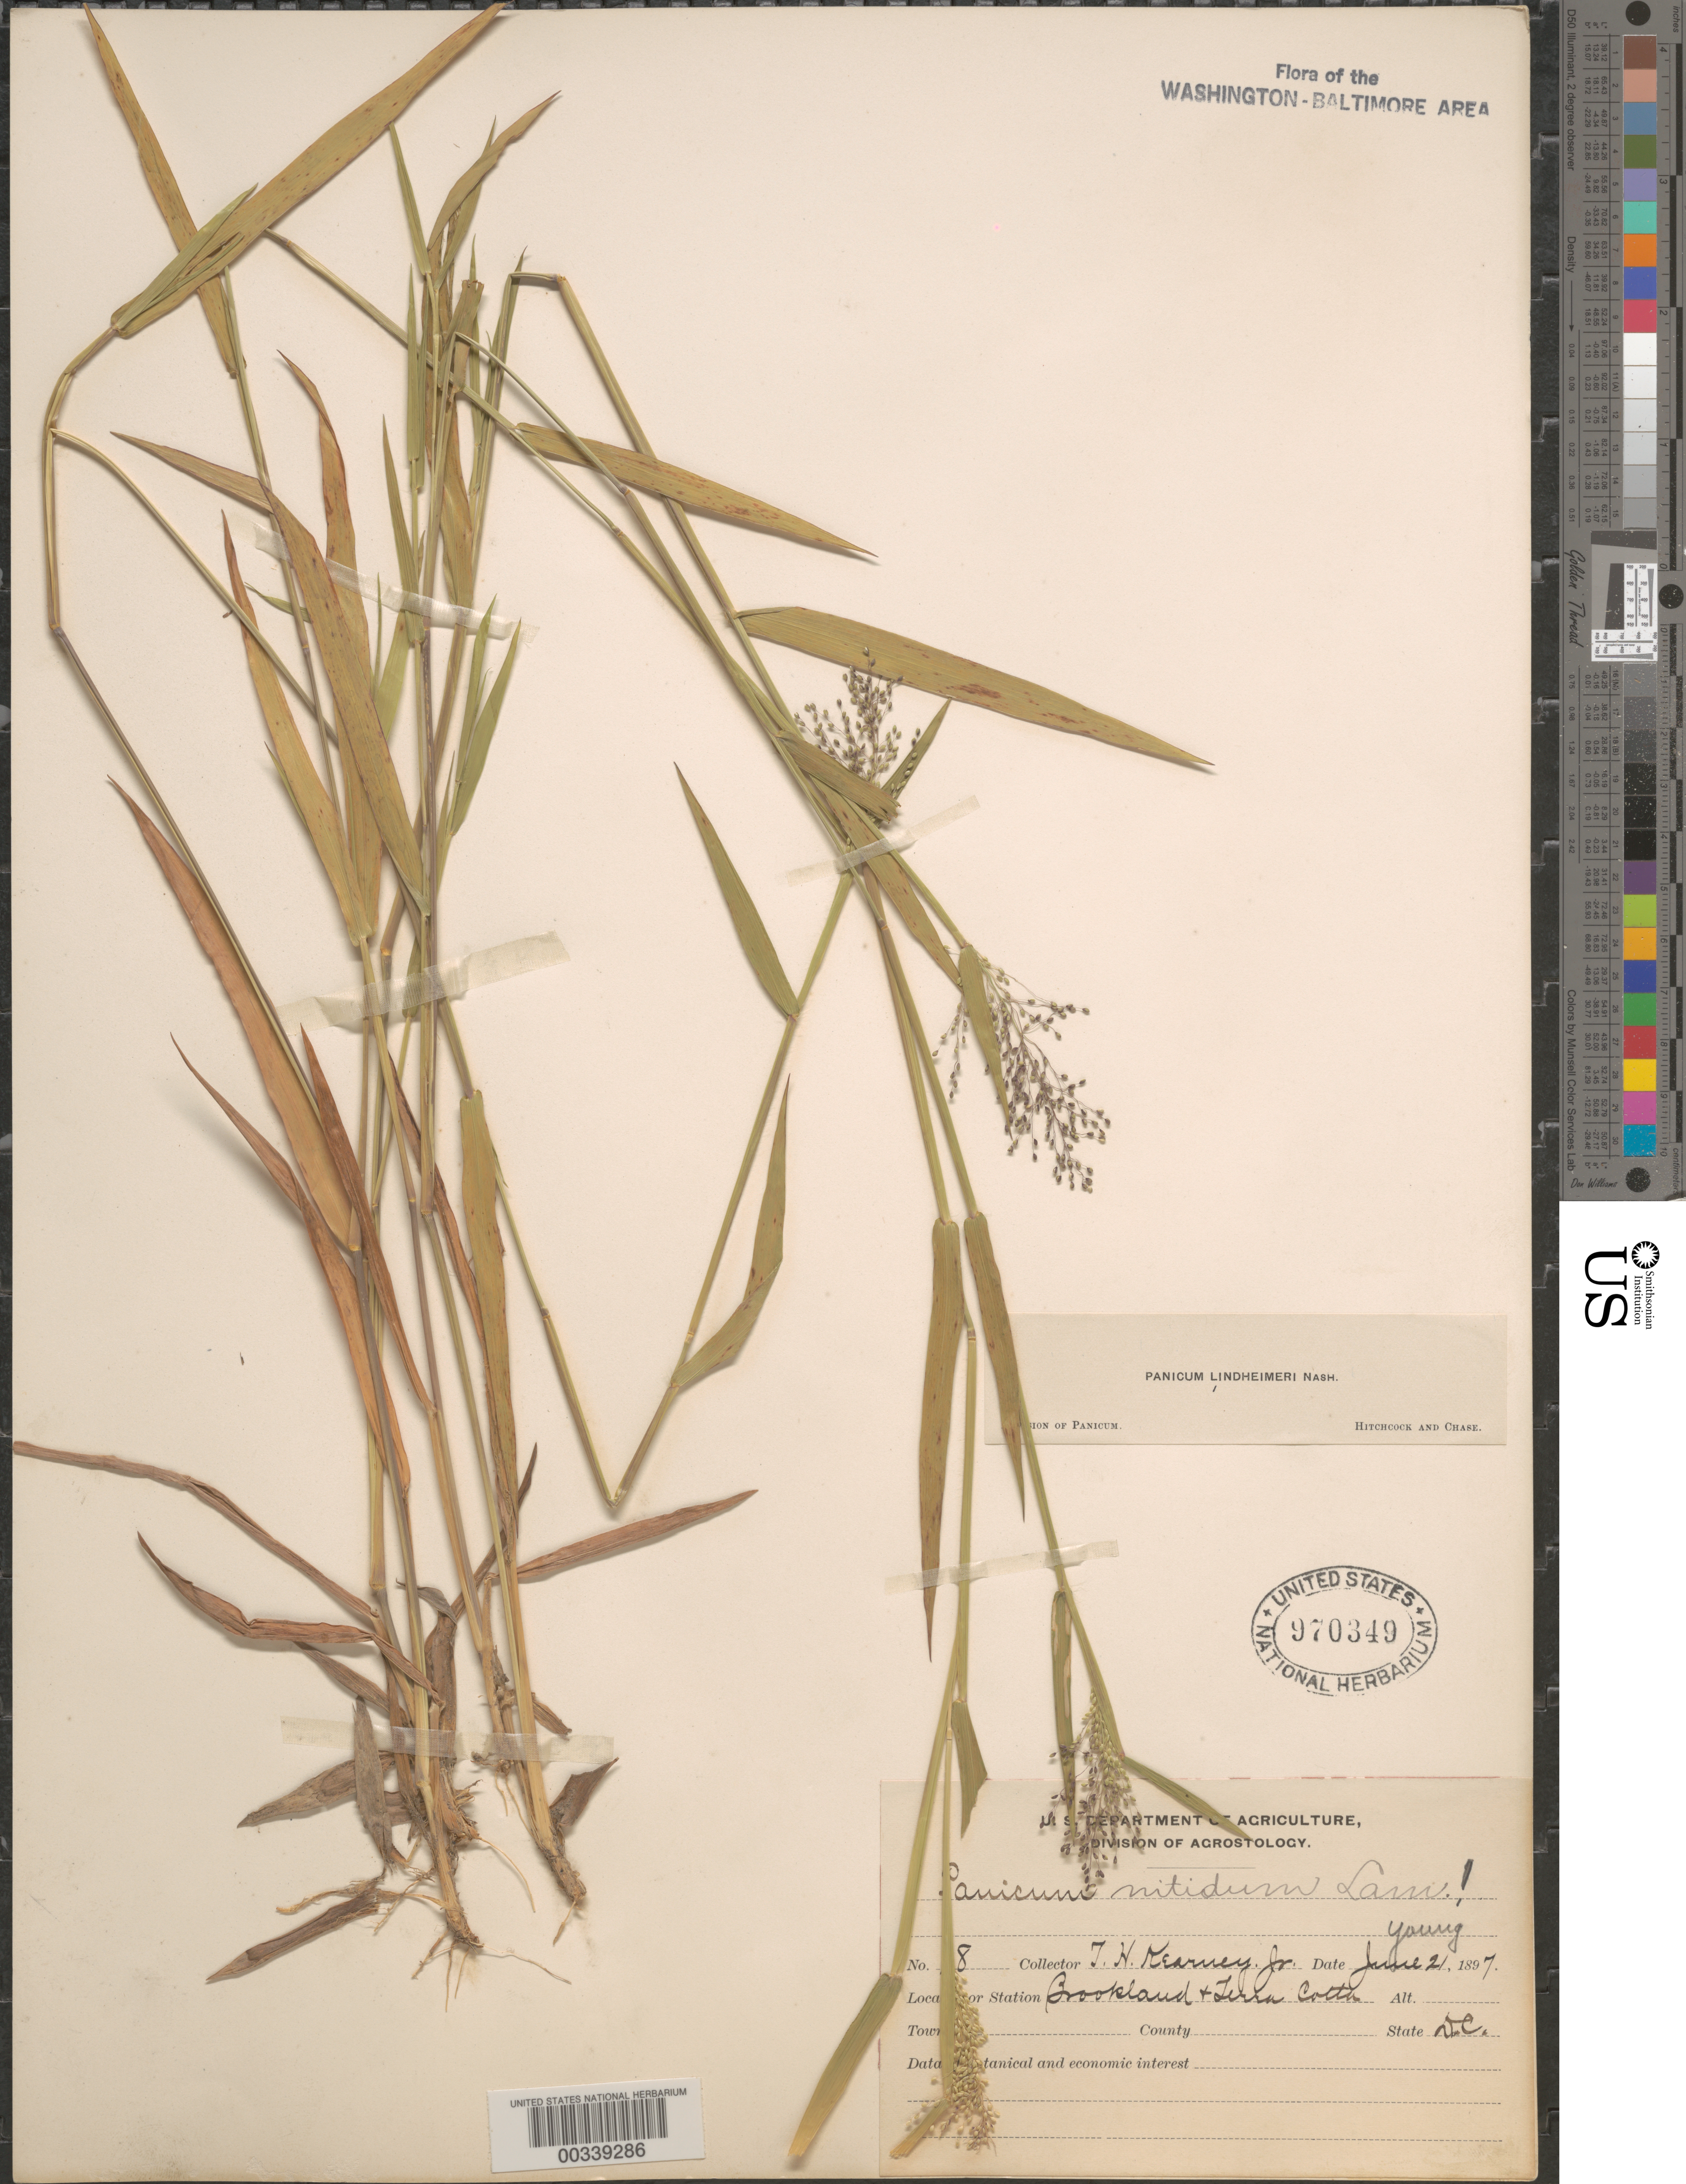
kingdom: Plantae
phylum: Tracheophyta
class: Liliopsida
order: Poales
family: Poaceae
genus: Dichanthelium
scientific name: Dichanthelium acuminatum var. lindheimeri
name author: (Nash) Gould & C.A. Clark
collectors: T. H. Kearney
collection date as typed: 21 Jun 1897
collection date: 1897-06-21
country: United States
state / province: District of Columbia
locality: Brookland and Terra Cotta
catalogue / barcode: US 970349